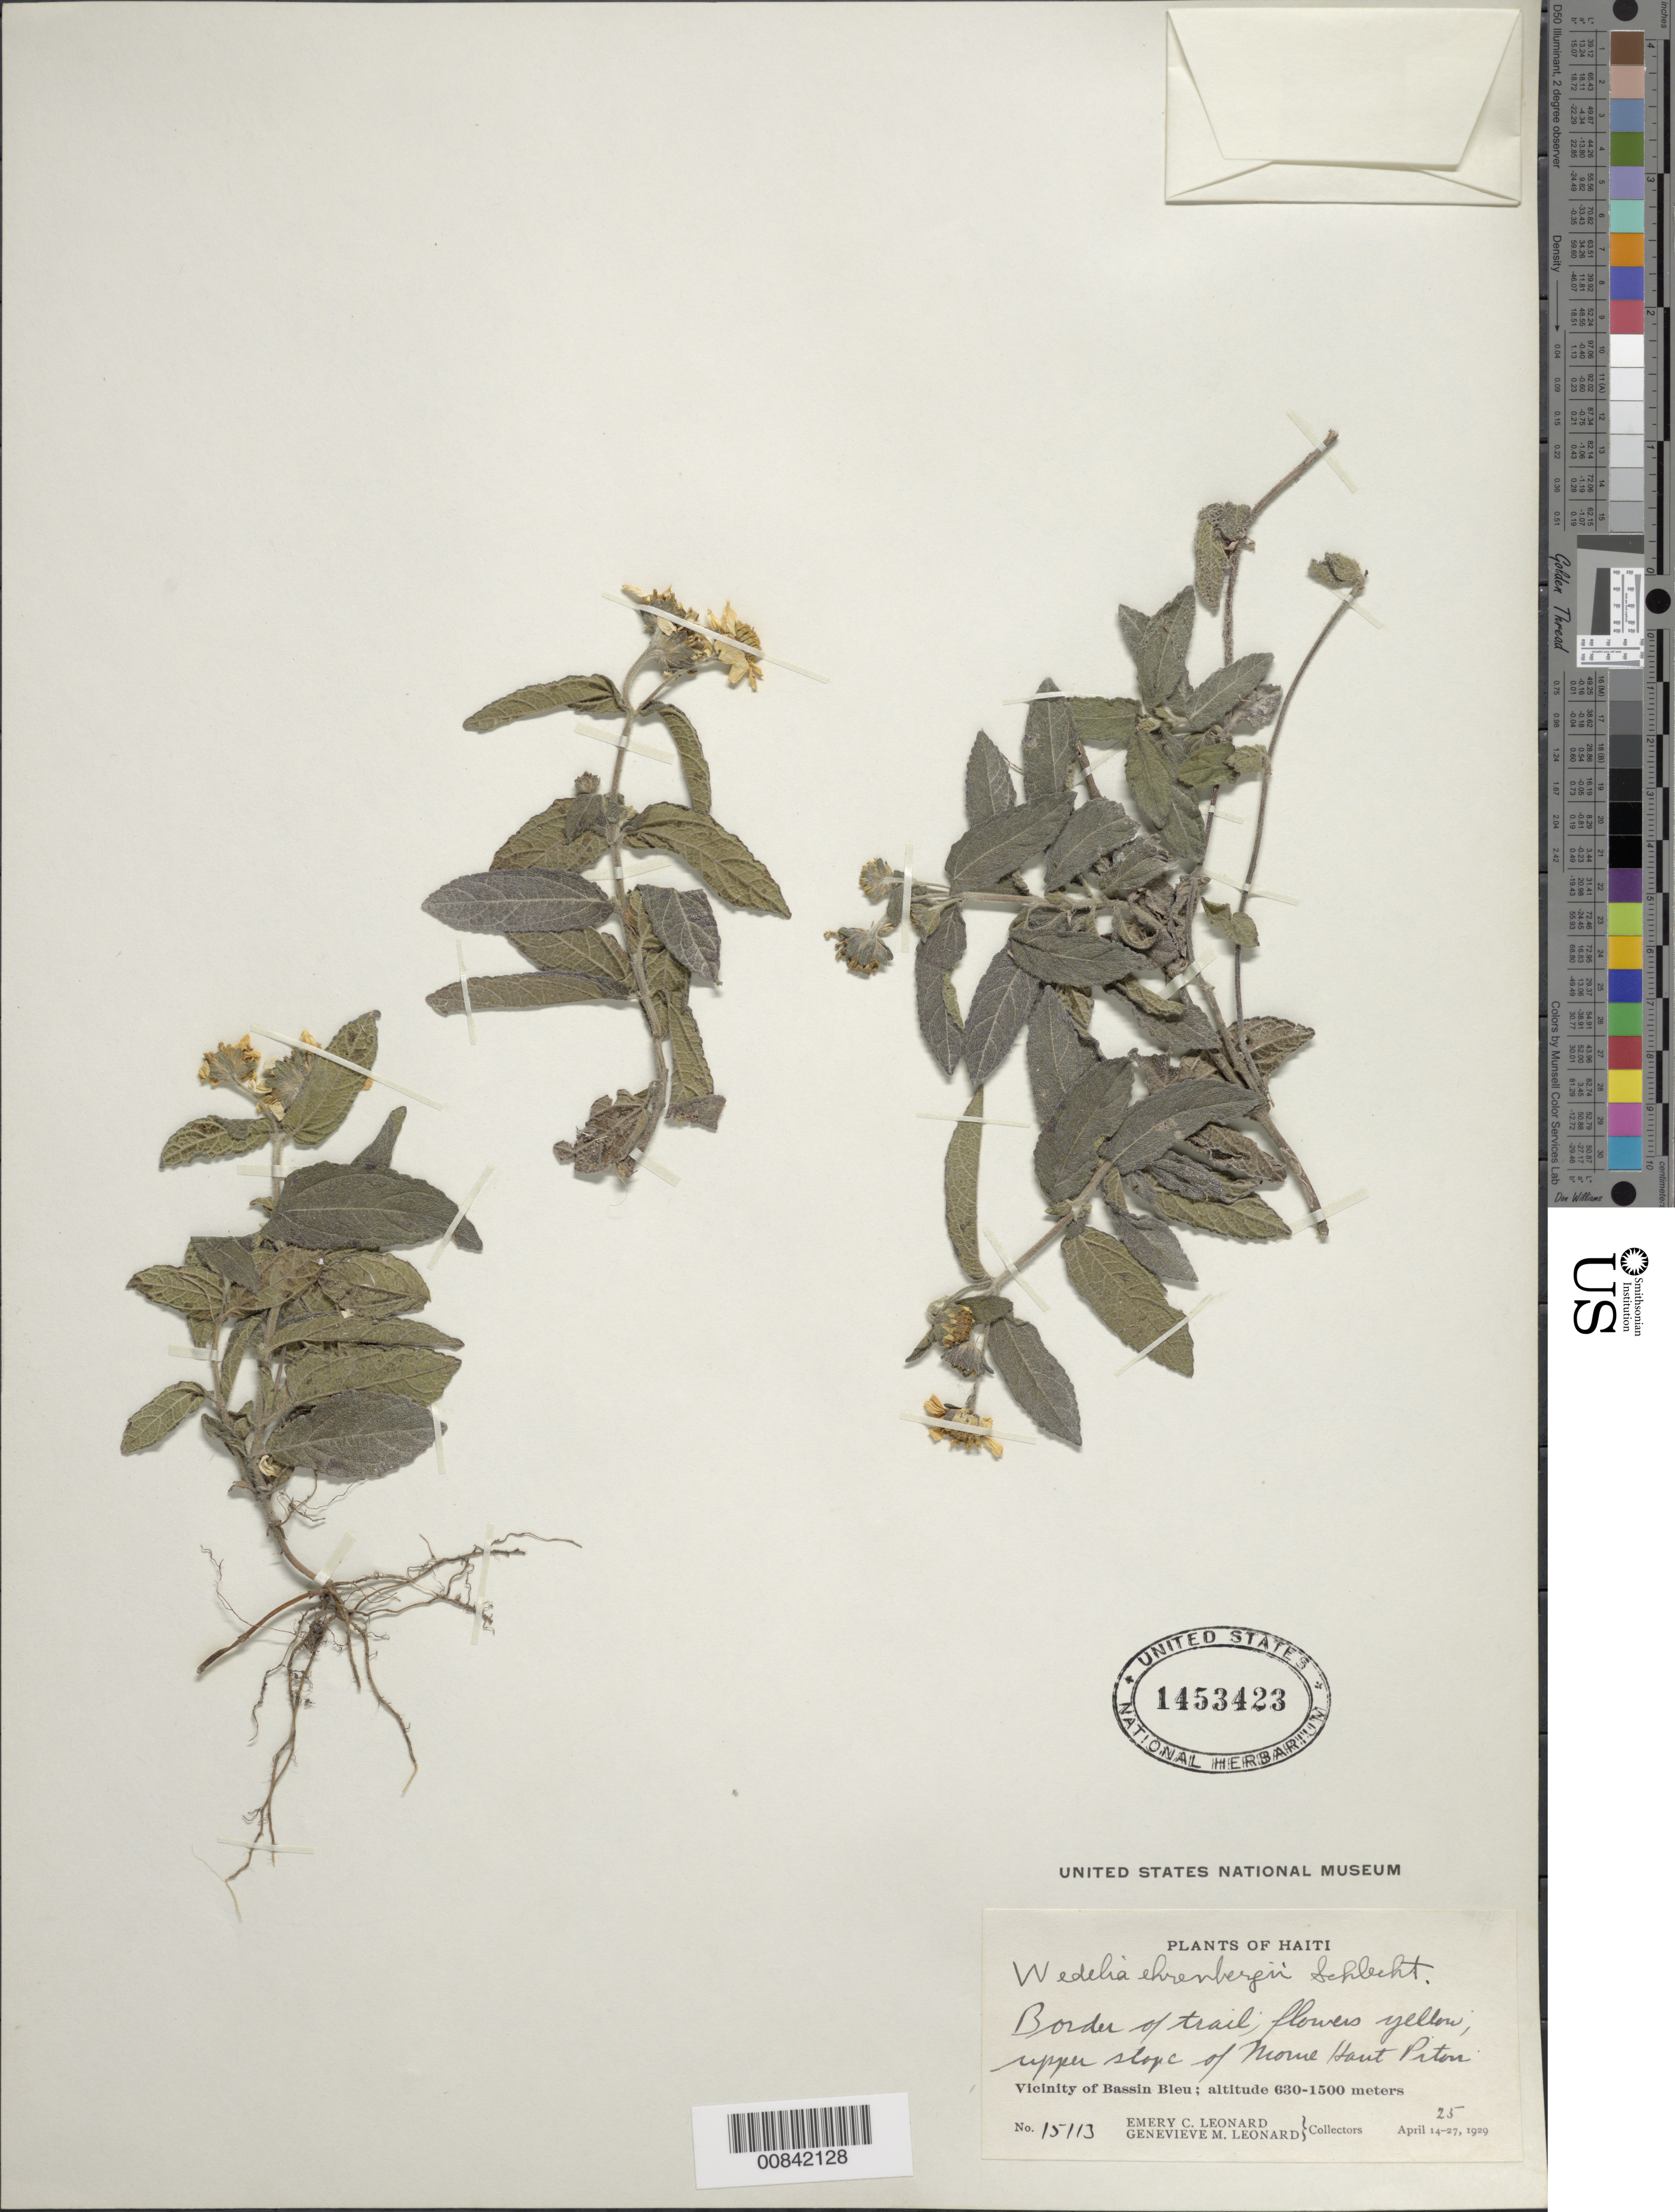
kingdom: Plantae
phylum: Tracheophyta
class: Magnoliopsida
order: Asterales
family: Asteraceae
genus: Wedelia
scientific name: Wedelia ehrenbergii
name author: Less.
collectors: E. C. Leonard & G. M. Leonard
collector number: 15113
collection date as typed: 25 Apr 1929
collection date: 1929-04-25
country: Haiti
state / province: Nord-Ouest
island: Hispaniola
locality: Vicinity of Bassin Bleu, upper slope of Morne Haut Piton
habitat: Border of trail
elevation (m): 630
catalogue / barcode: US 1453423